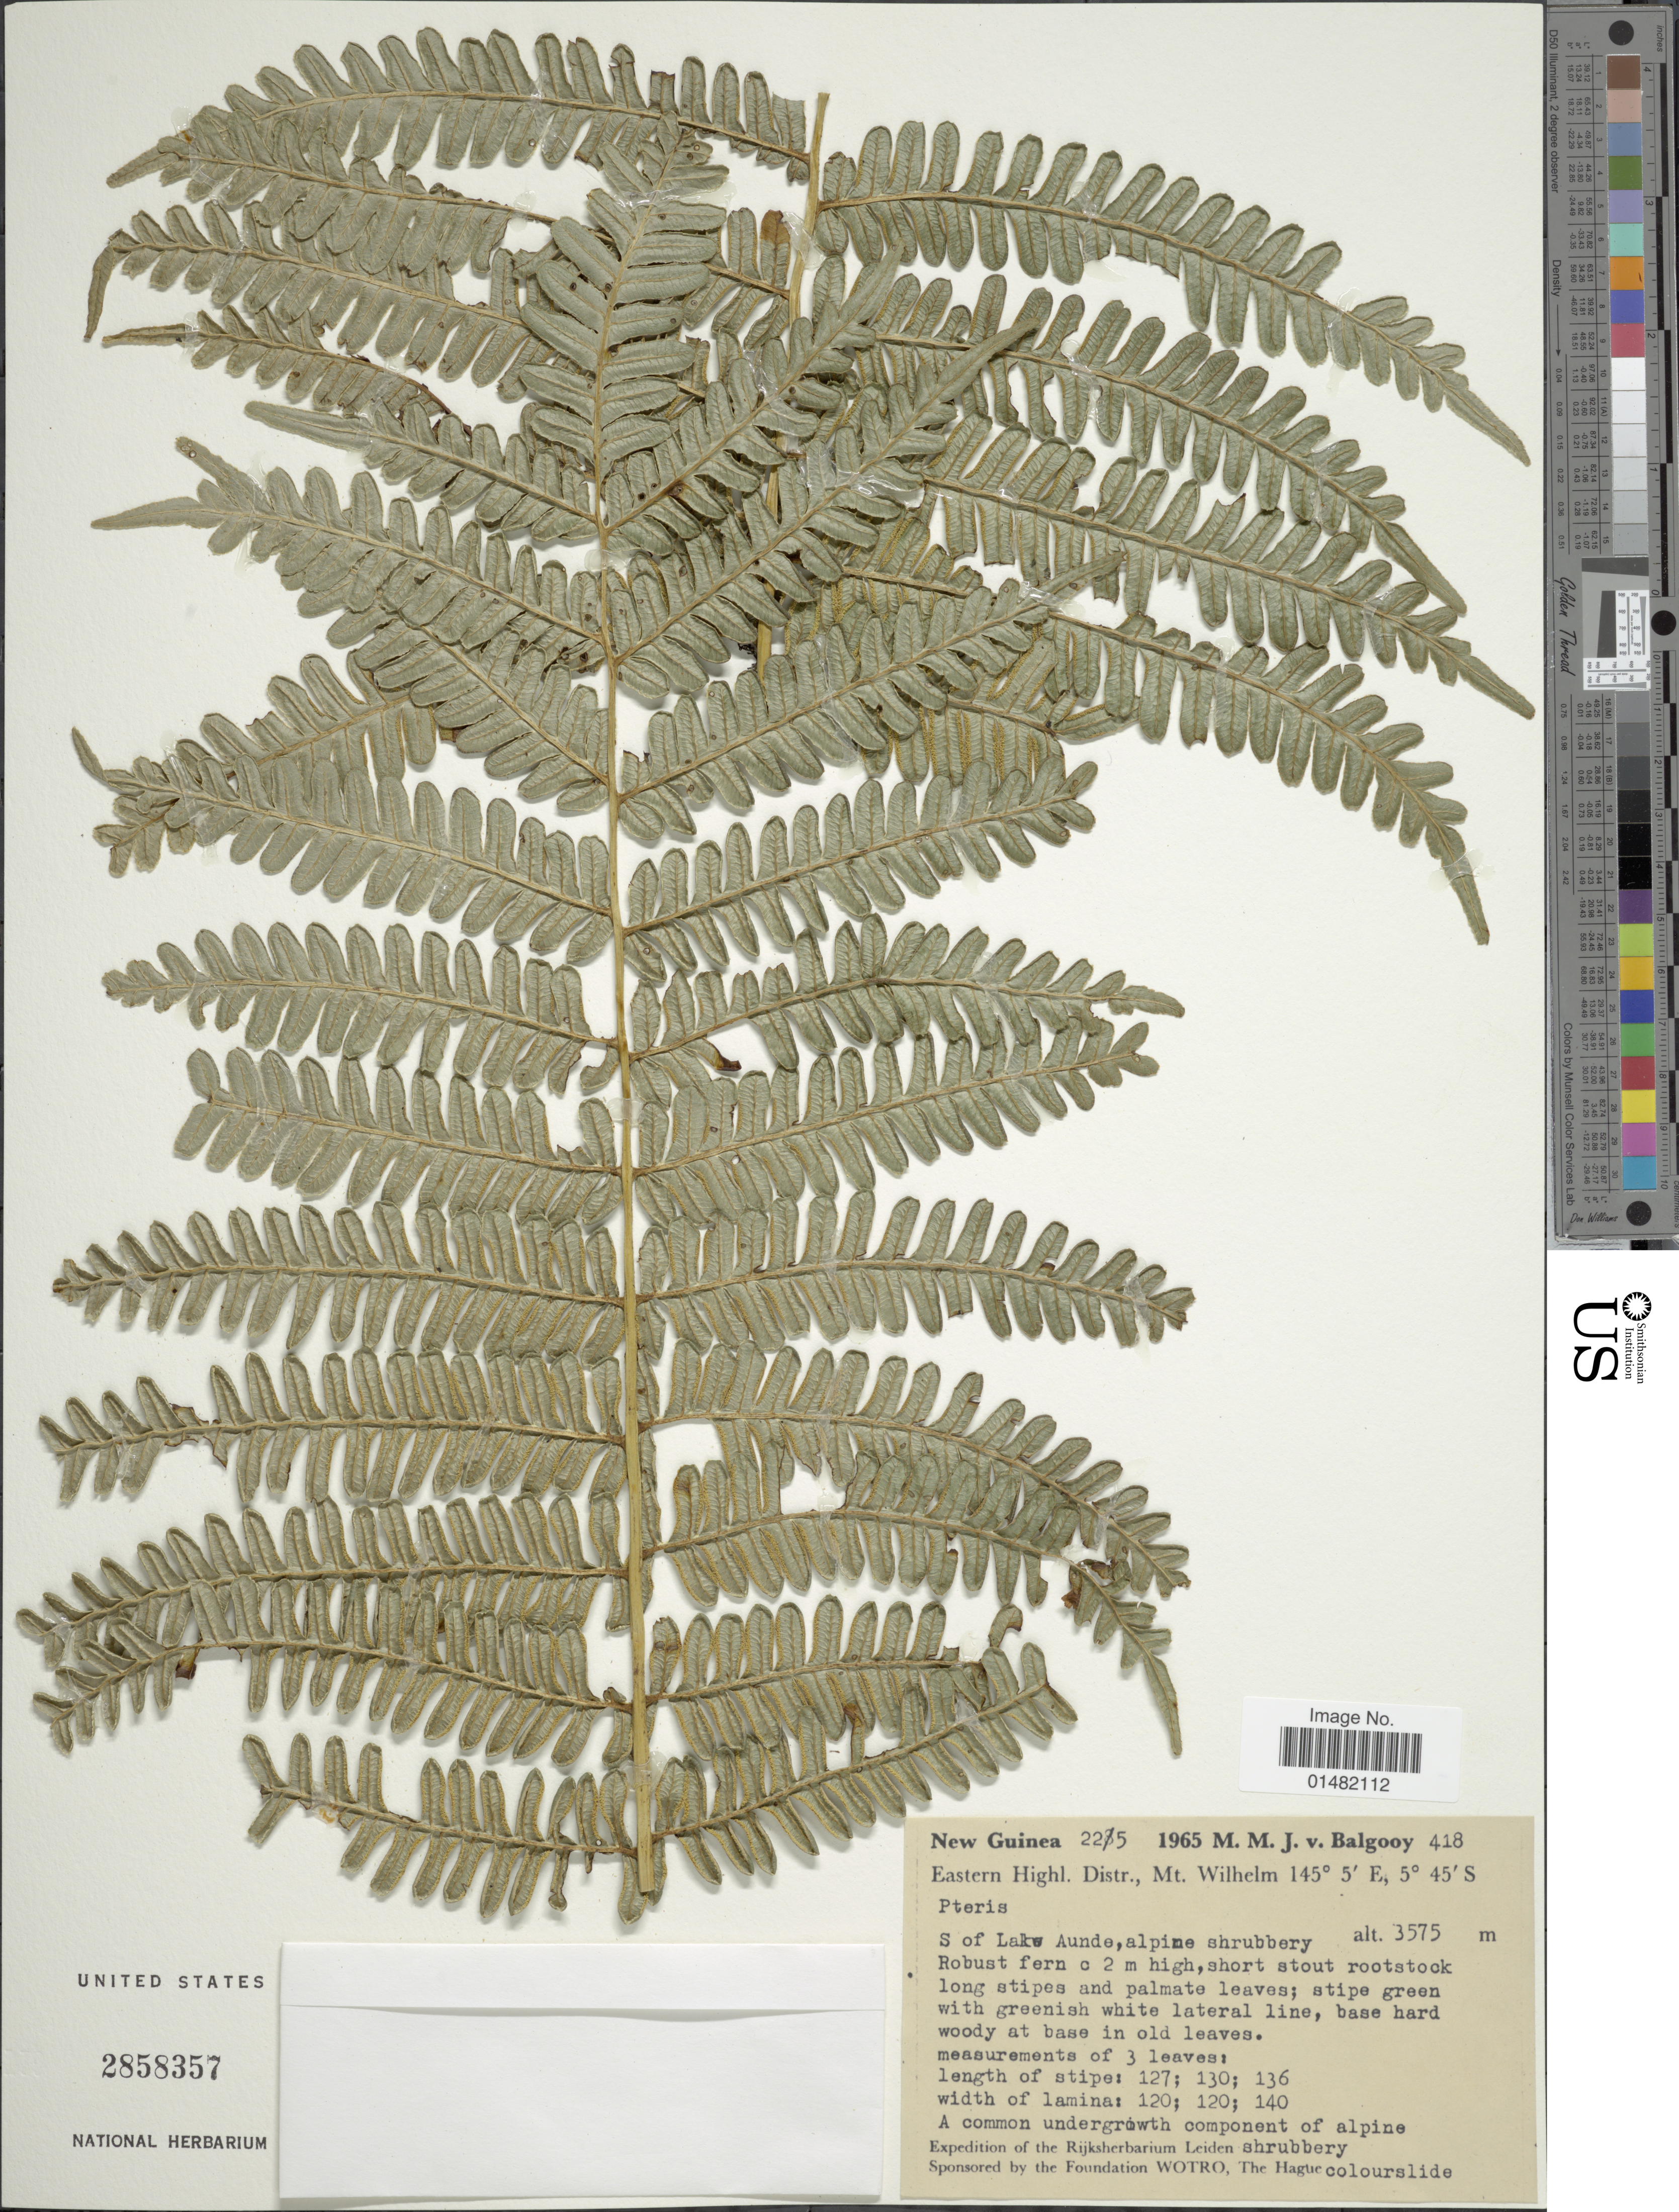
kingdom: Plantae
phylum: Tracheophyta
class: Polypodiopsida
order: Polypodiales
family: Pteridaceae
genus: Pteris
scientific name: Pteris sp.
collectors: M. M. van Balgooy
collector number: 418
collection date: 1965-05-22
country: Papua New Guinea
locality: Eastern Highl. Distr., Mt. Wilhelm, S of Lake Aunde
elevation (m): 3575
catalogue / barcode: US 2858357